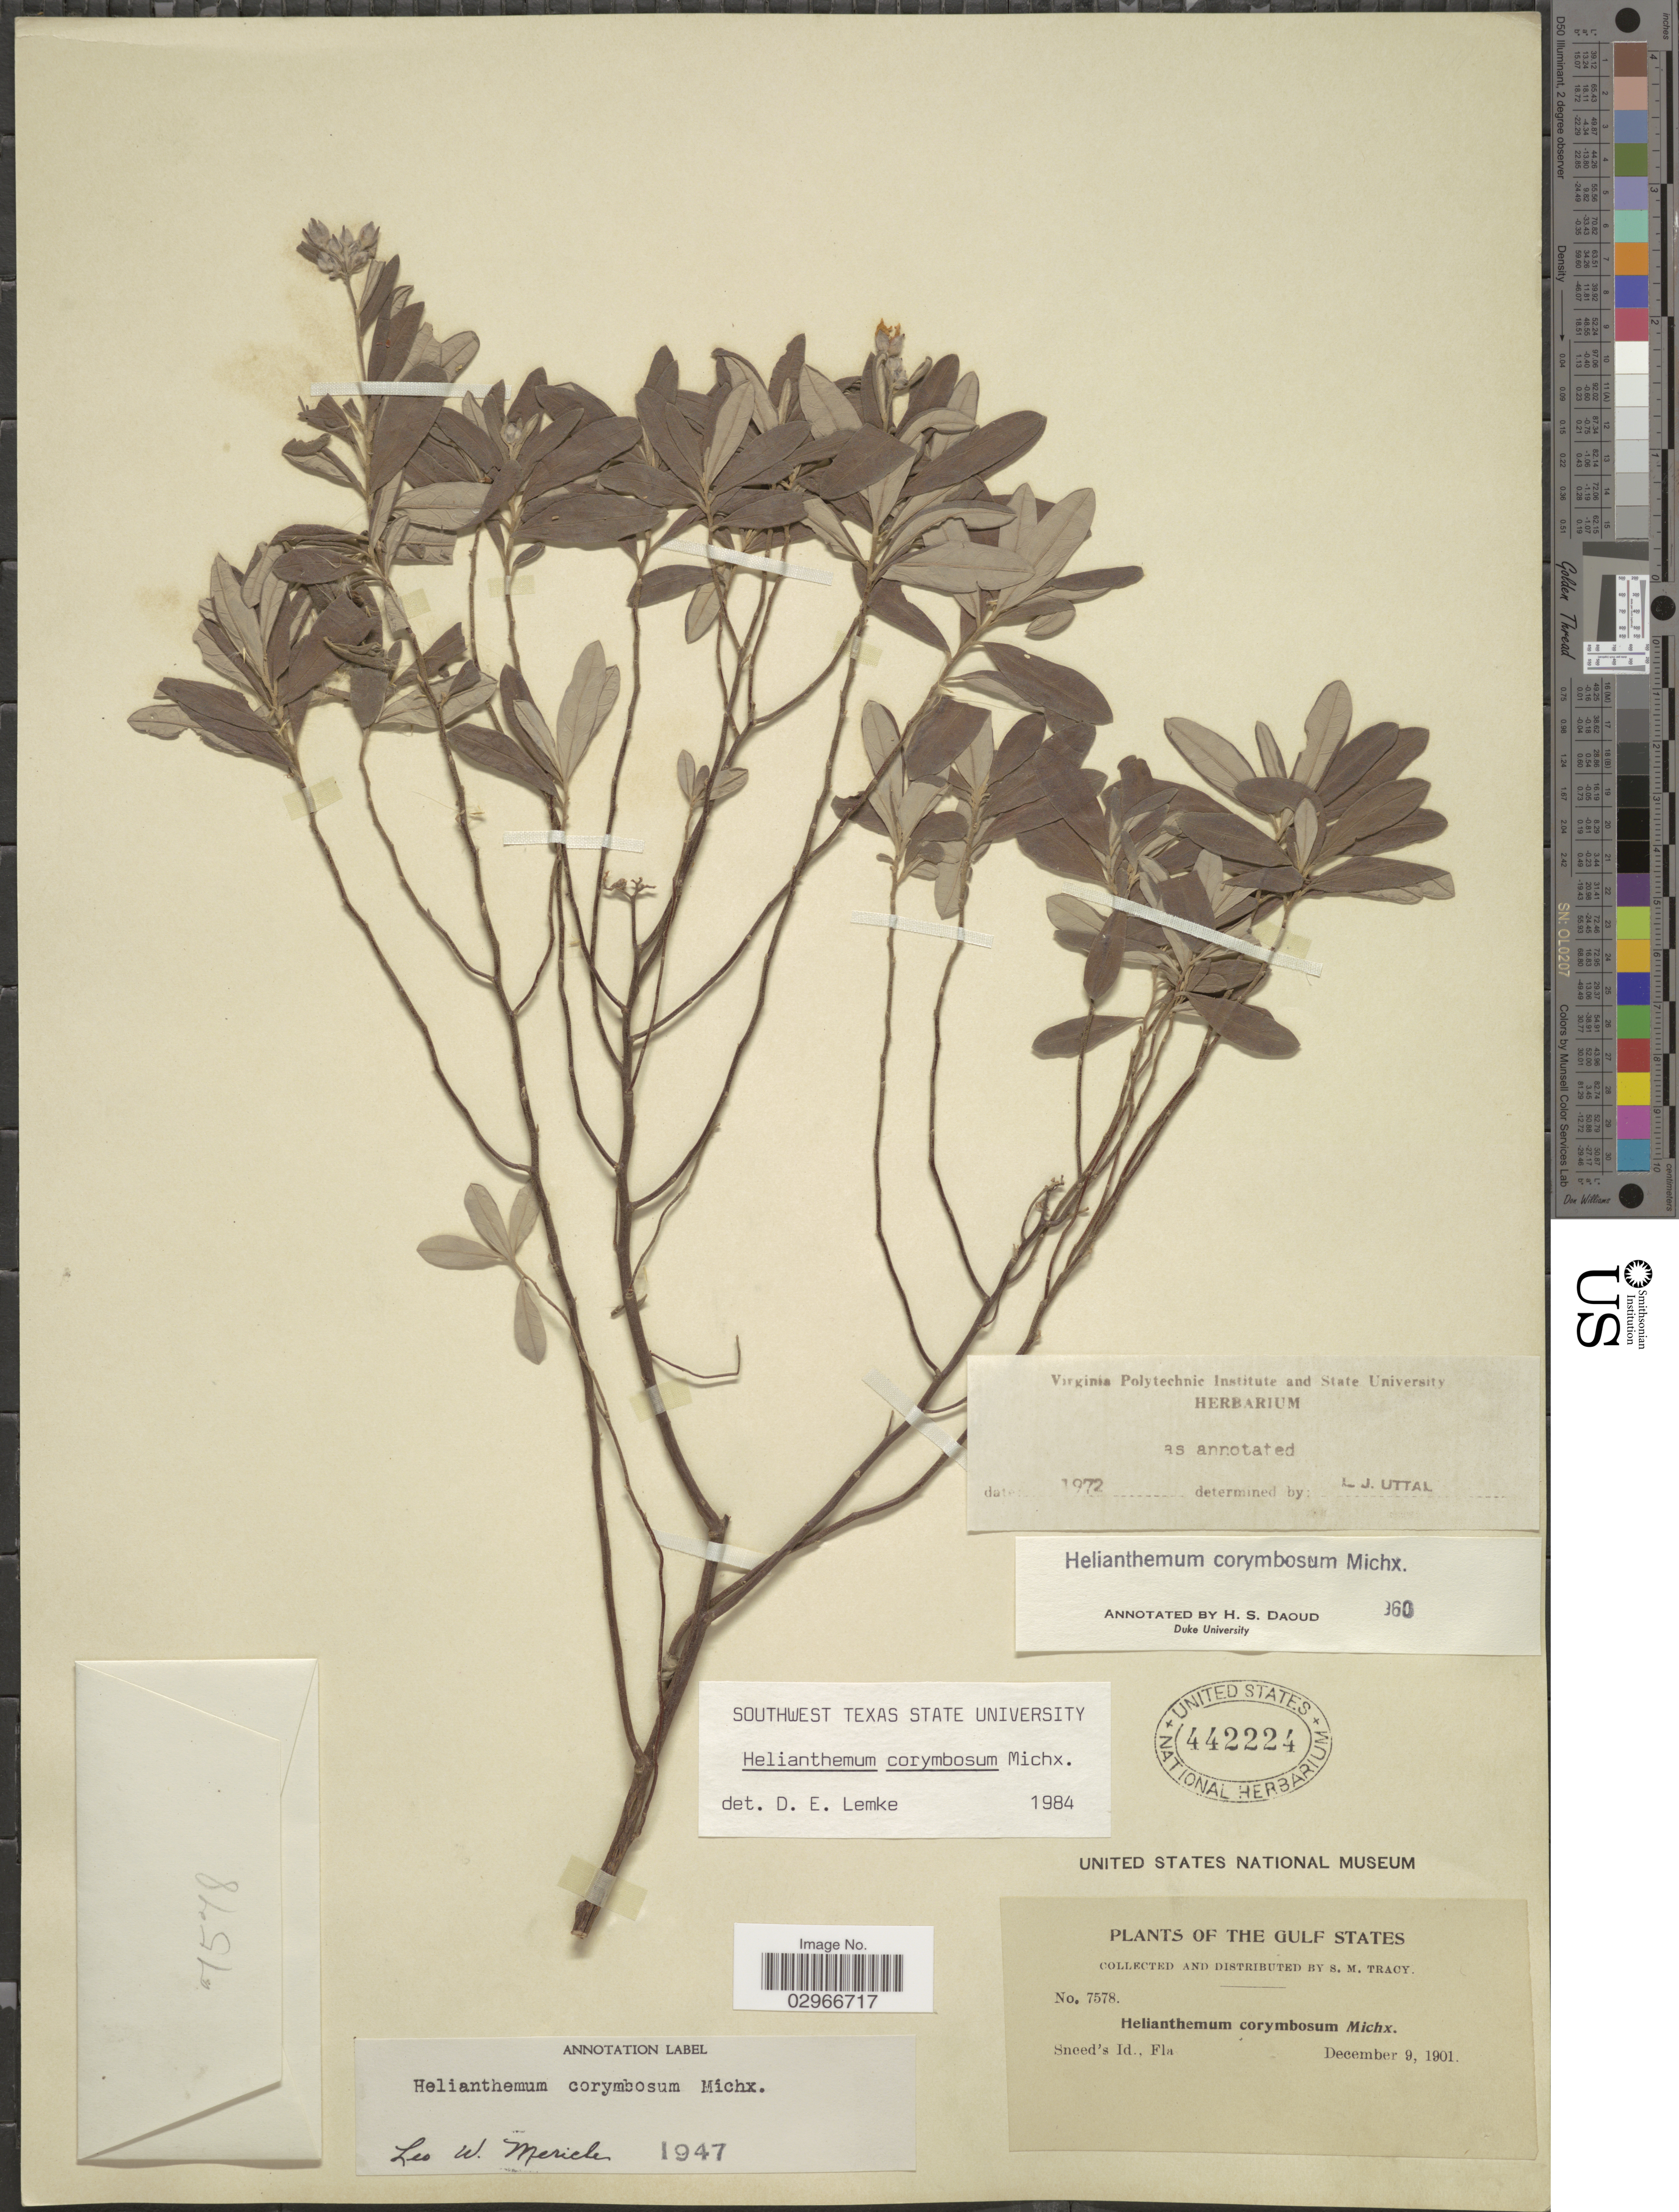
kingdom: Plantae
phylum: Tracheophyta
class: Magnoliopsida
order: Malvales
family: Cistaceae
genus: Helianthemum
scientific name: Helianthemum corymbosum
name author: Michx.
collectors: S. M. Tracy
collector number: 7578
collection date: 1901-12-09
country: United States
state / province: Florida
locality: The Gulf States, Sneed's Id.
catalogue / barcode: US 442224